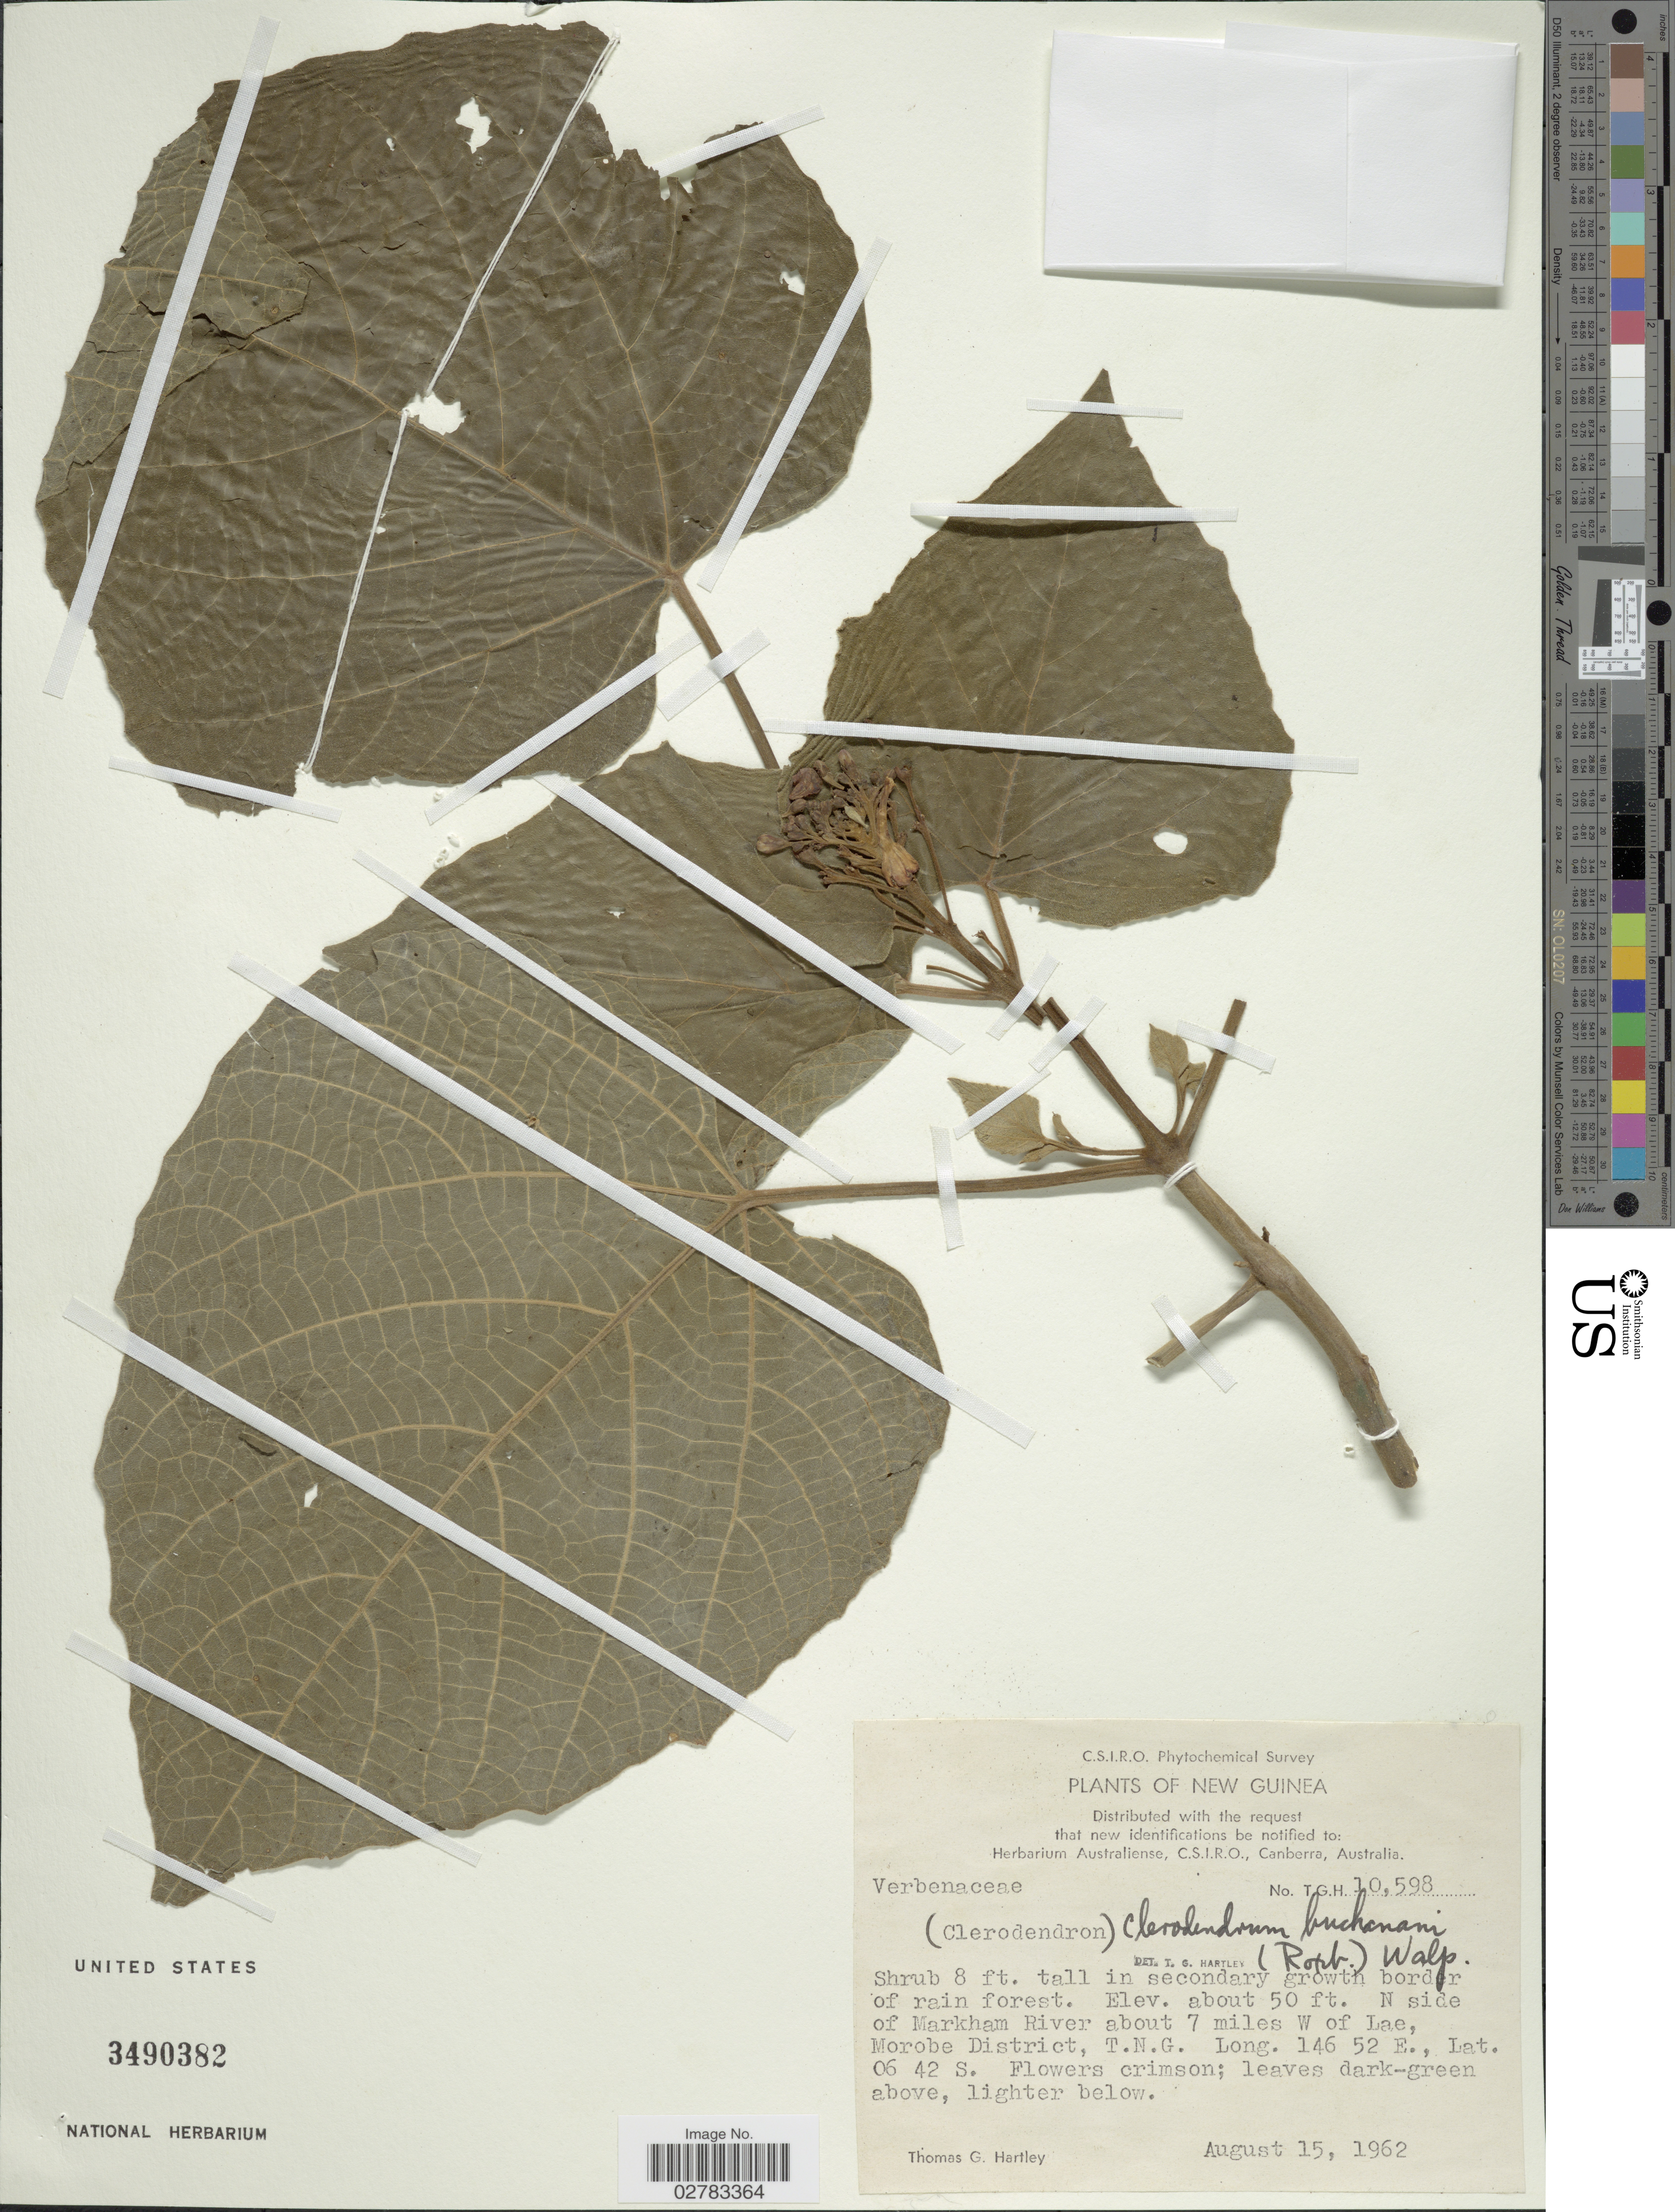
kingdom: Plantae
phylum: Tracheophyta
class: Magnoliopsida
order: Lamiales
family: Lamiaceae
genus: Clerodendrum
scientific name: Clerodendrum speciosissimum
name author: Drapiez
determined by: Wagner, W. L., (BOT), Smithsonian Institution - National Museum of Natural History (UNITED STATES)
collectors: T. G. Hartley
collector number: T.G.H.10598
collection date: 1962-08-15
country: Papua New Guinea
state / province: Morobe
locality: New Guinea, N side of Markham River about 7 miles W of Lae, Morobe District, T.N.G.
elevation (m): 15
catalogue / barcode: US 3490382